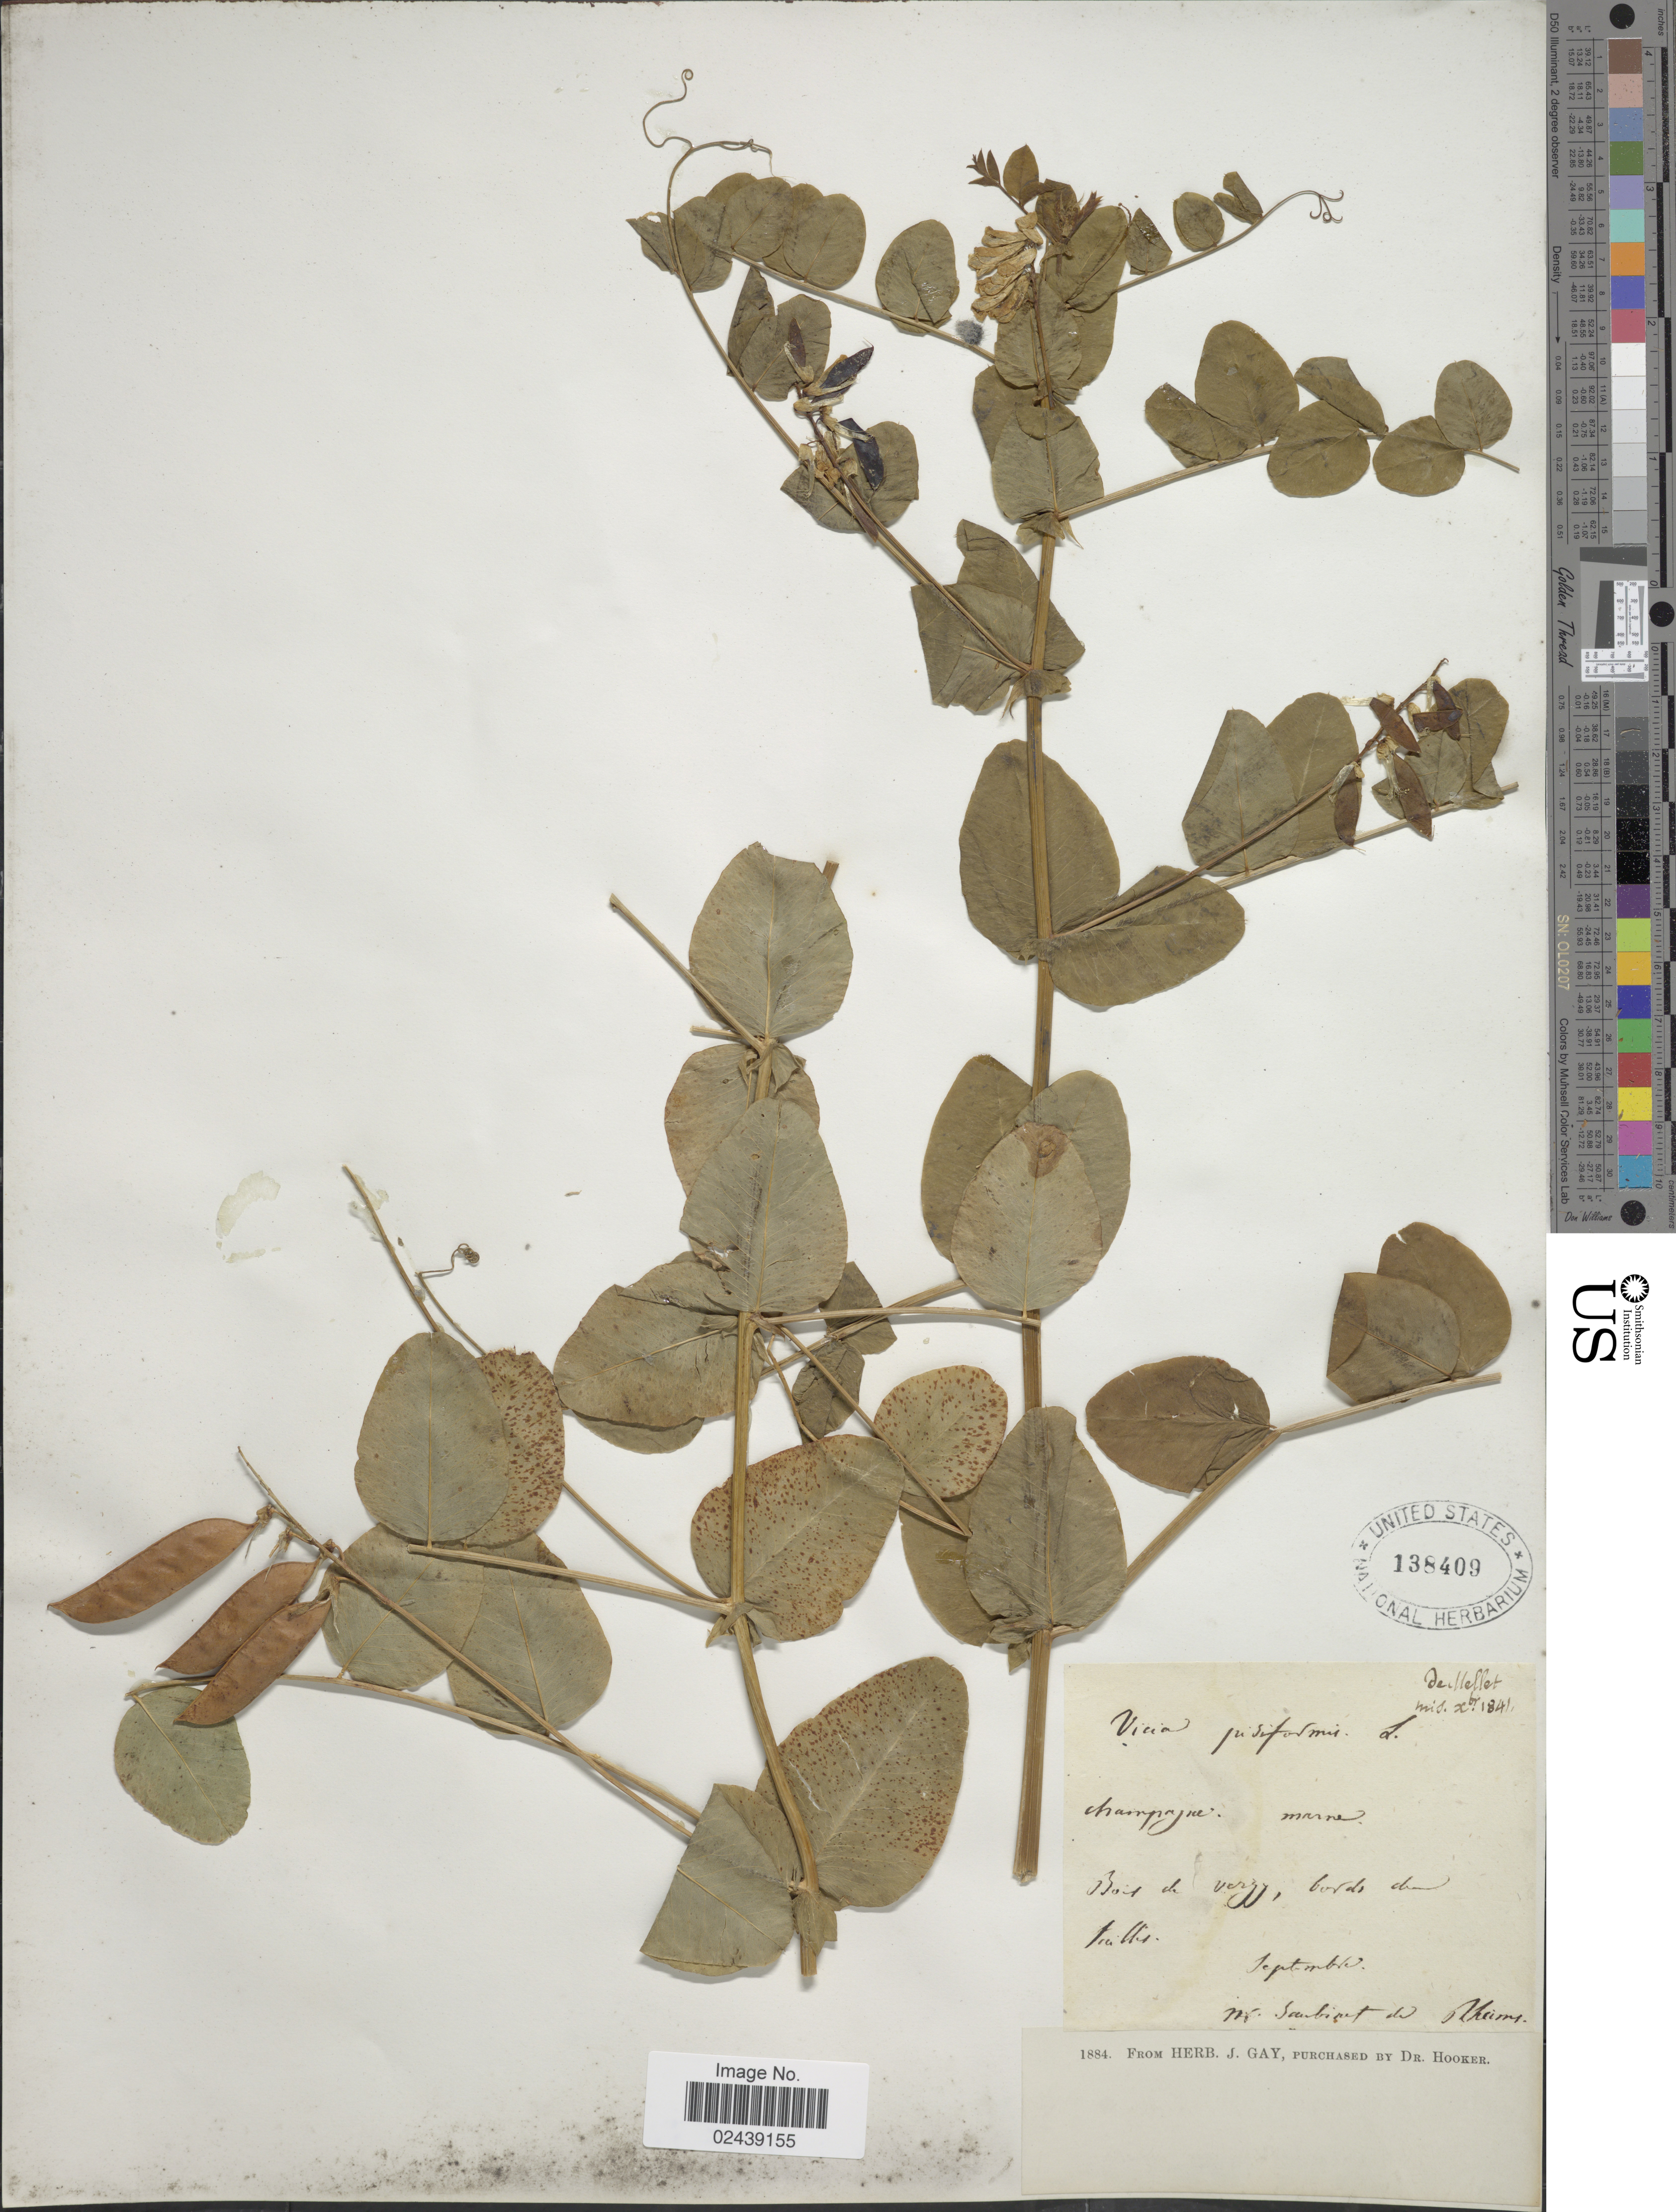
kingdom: Plantae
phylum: Tracheophyta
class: Magnoliopsida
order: Fabales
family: Fabaceae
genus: Vicia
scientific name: Vicia pisiformis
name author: L.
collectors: ex herb. J. Gay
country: France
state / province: Grand Est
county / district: Marne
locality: Champagne. mrne. Bois de Verzy, bords de trallis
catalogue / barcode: US 138409